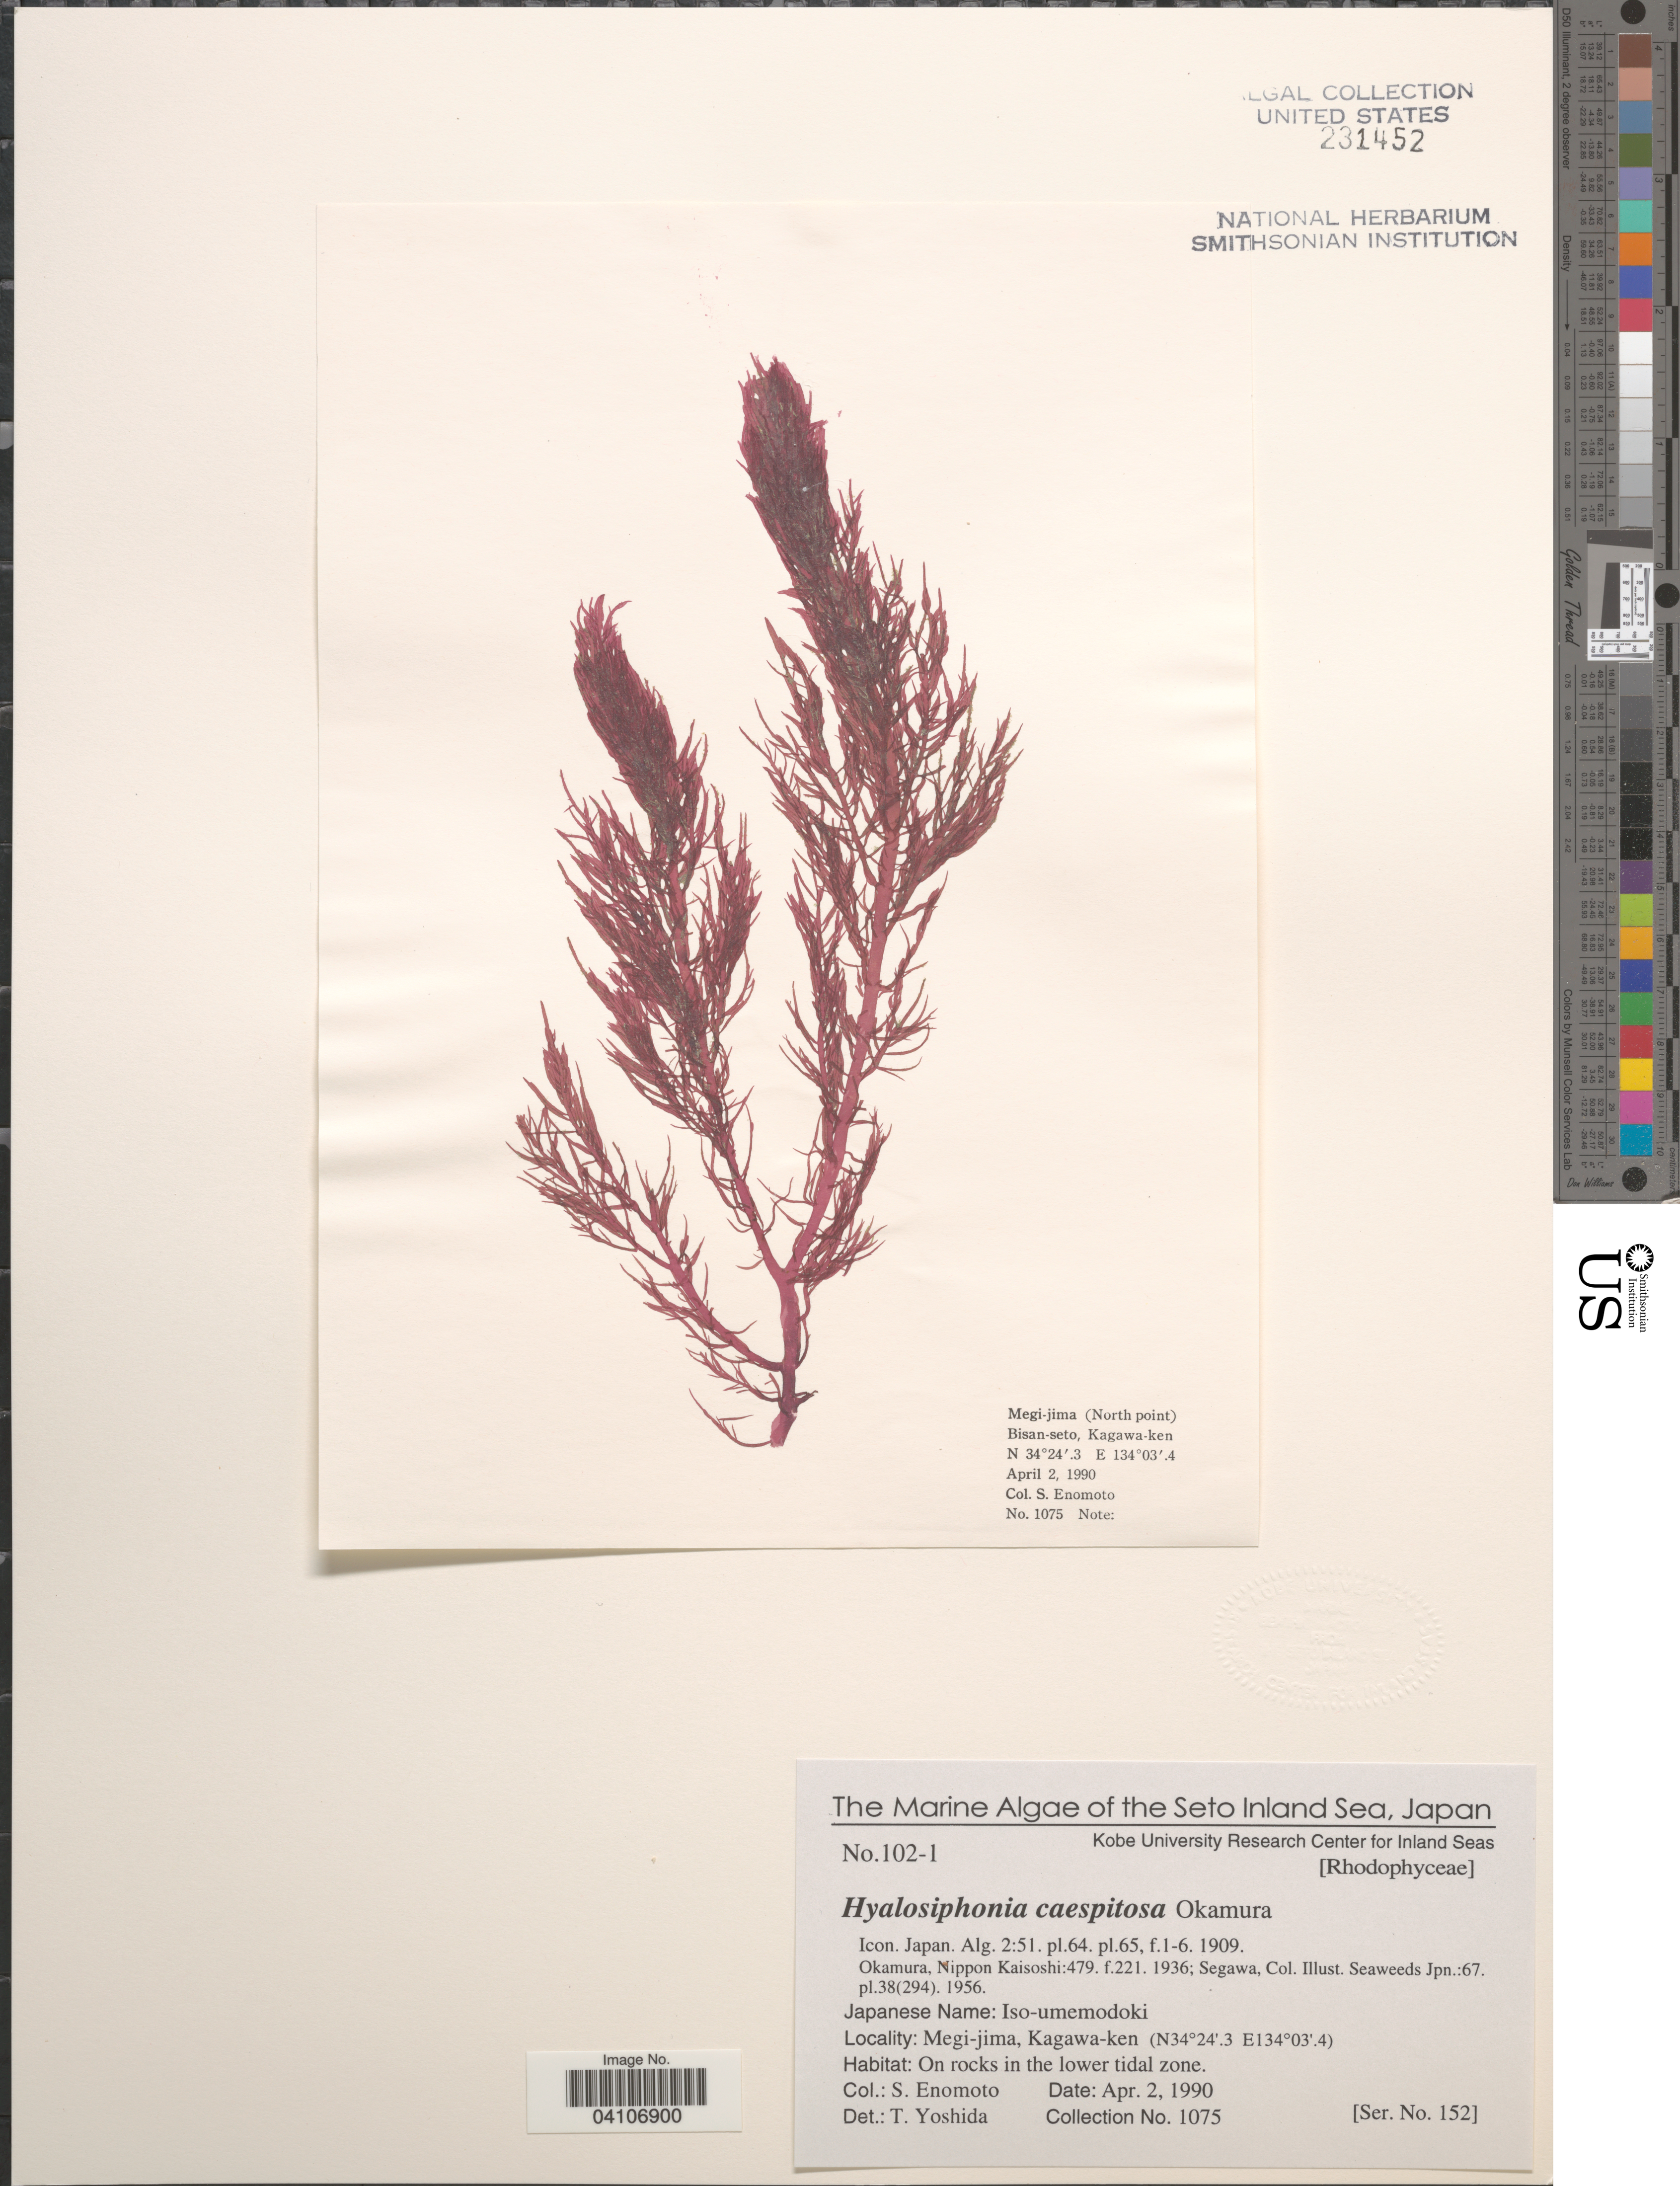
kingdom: Plantae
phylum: Rhodophyta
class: Florideophyceae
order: Gigartinales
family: Dumontiaceae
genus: Hyalosiphonia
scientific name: Hyalosiphonia caespitosa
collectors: S. Enomoto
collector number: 1075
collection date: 1990-04-02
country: Japan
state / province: Kagawa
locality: The Seto Inland Sea. Megi-jima, Kagawa-ken. On rocks in the lower tidal zone.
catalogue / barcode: US 231452